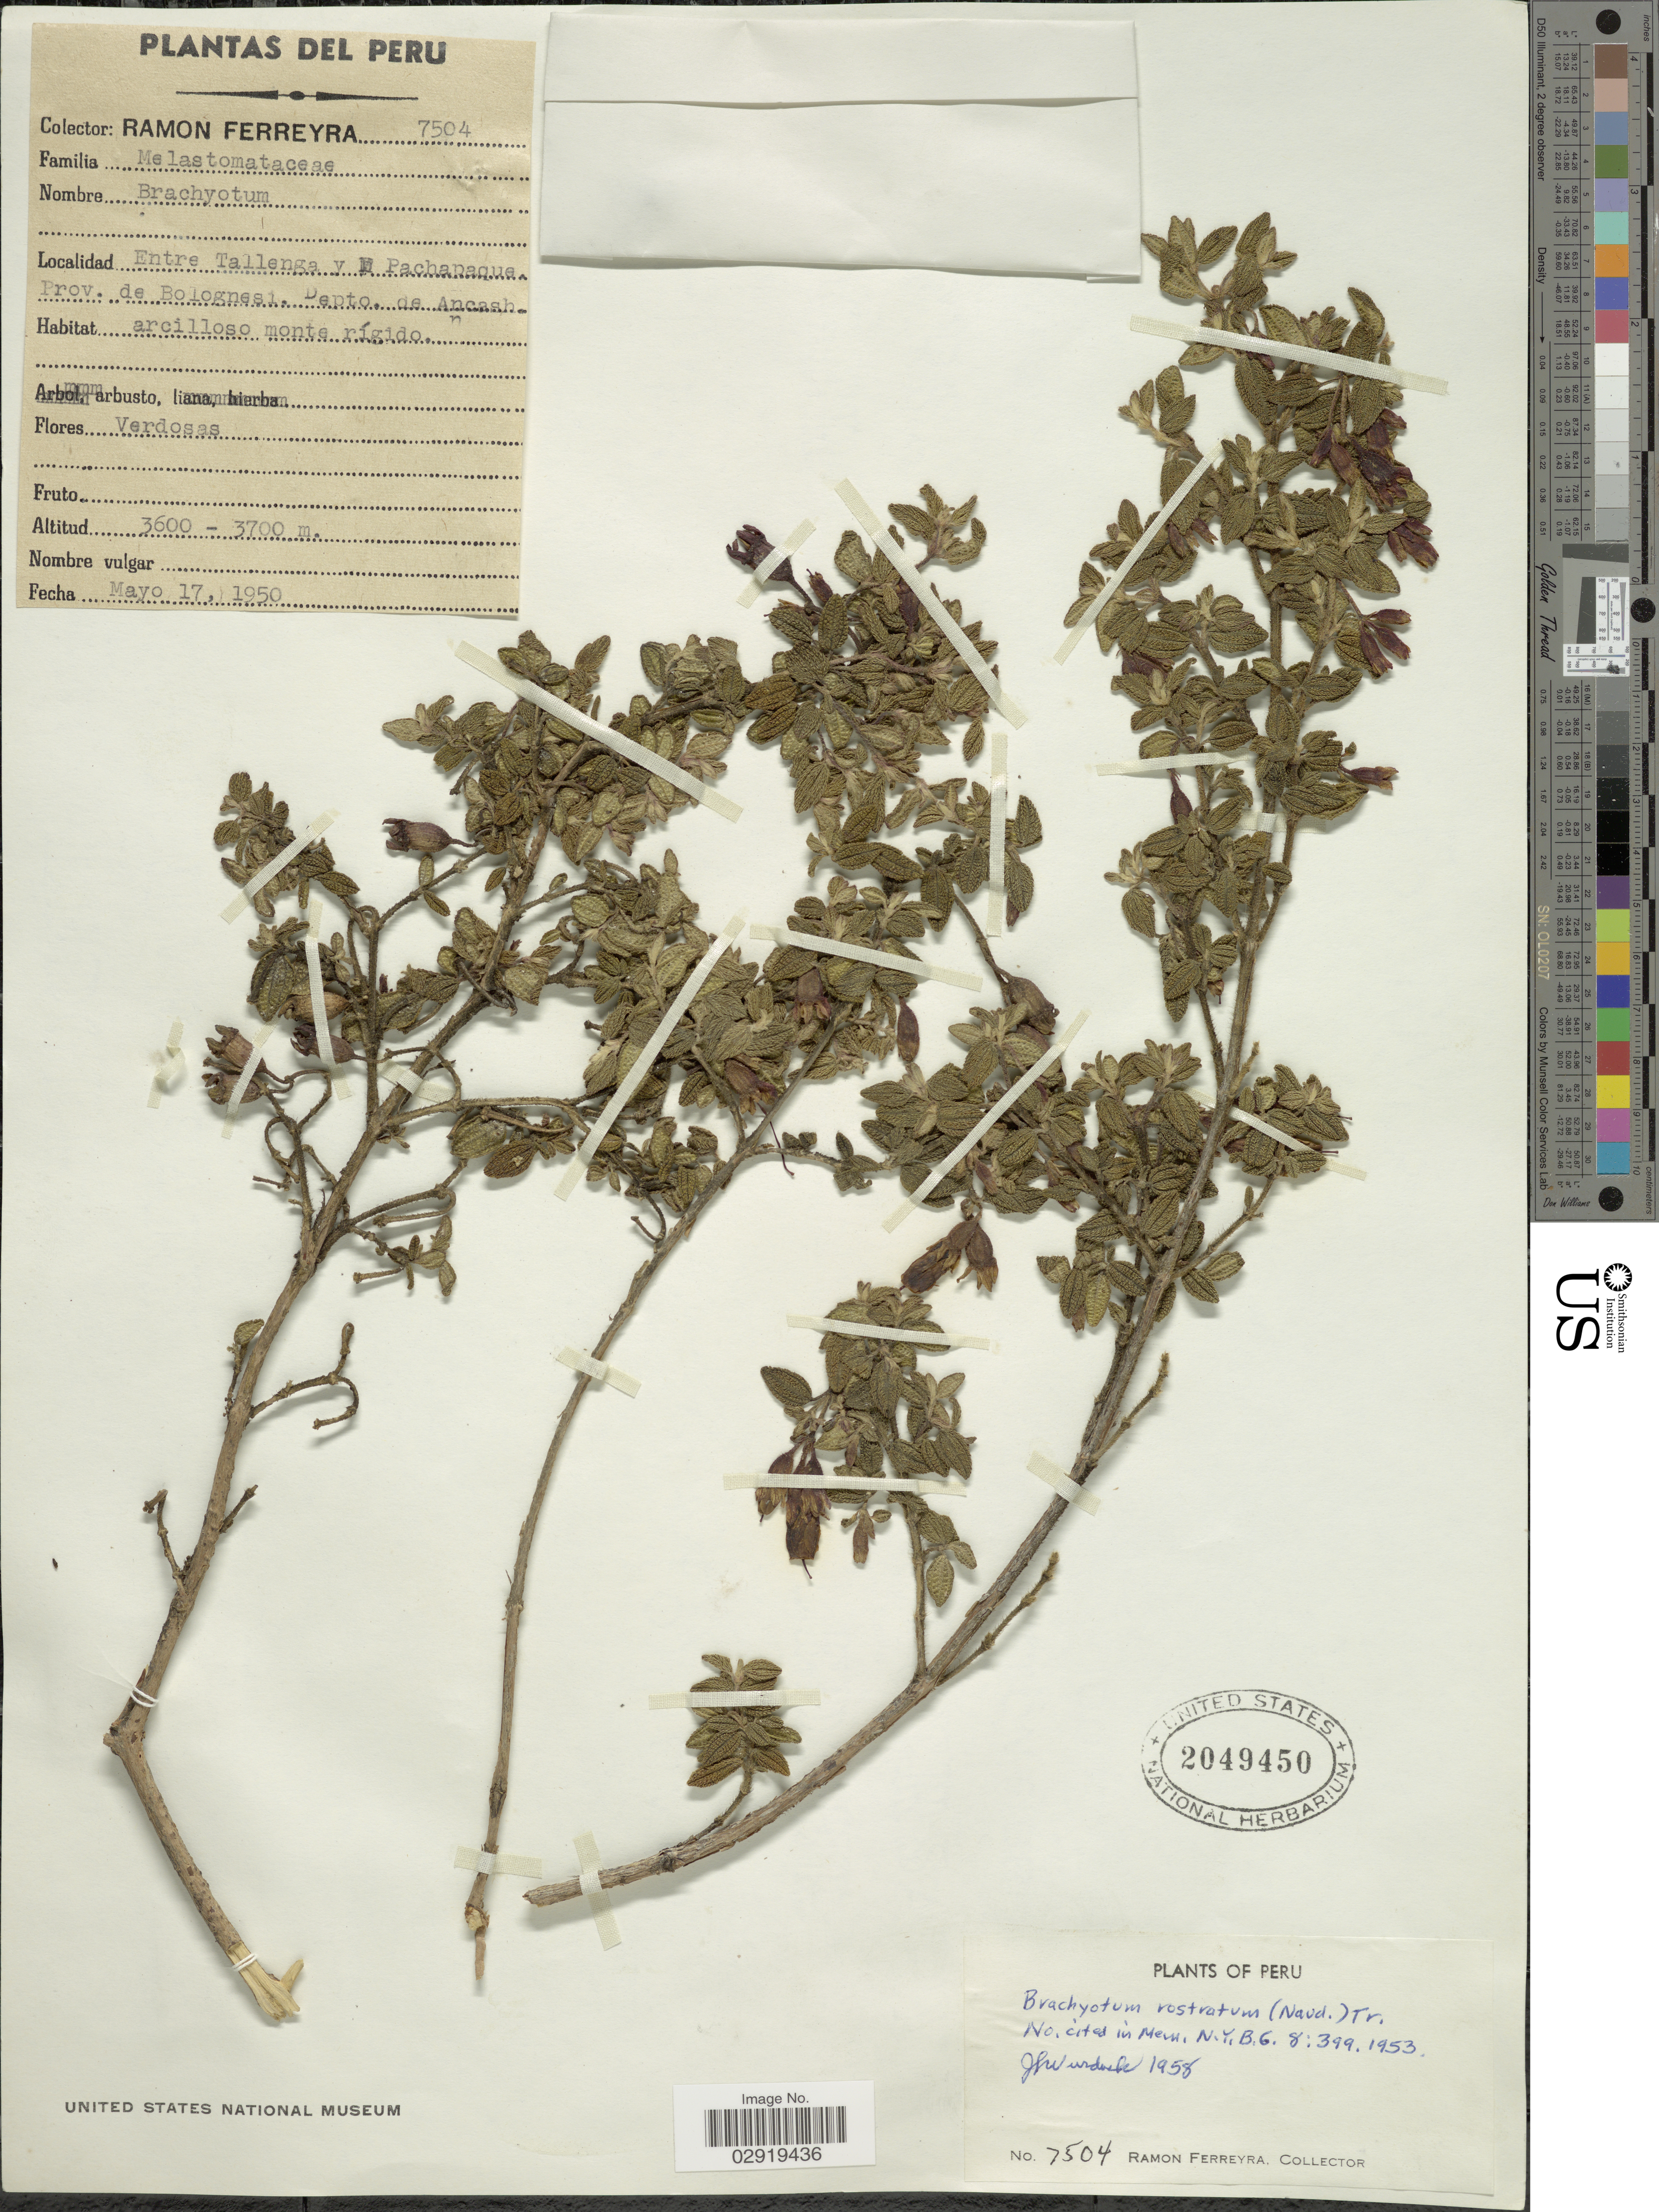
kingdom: Plantae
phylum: Tracheophyta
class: Magnoliopsida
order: Myrtales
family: Melastomataceae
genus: Brachyotum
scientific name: Brachyotum rostratum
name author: (Naudin) Triana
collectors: R. A. Ferreyra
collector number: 7504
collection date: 1950-05-17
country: Peru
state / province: Ancash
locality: Entre Tallenga y Pachapaque. Prov. de Bolognesi. Depto. de Ancash.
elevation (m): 3600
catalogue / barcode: US 2049450